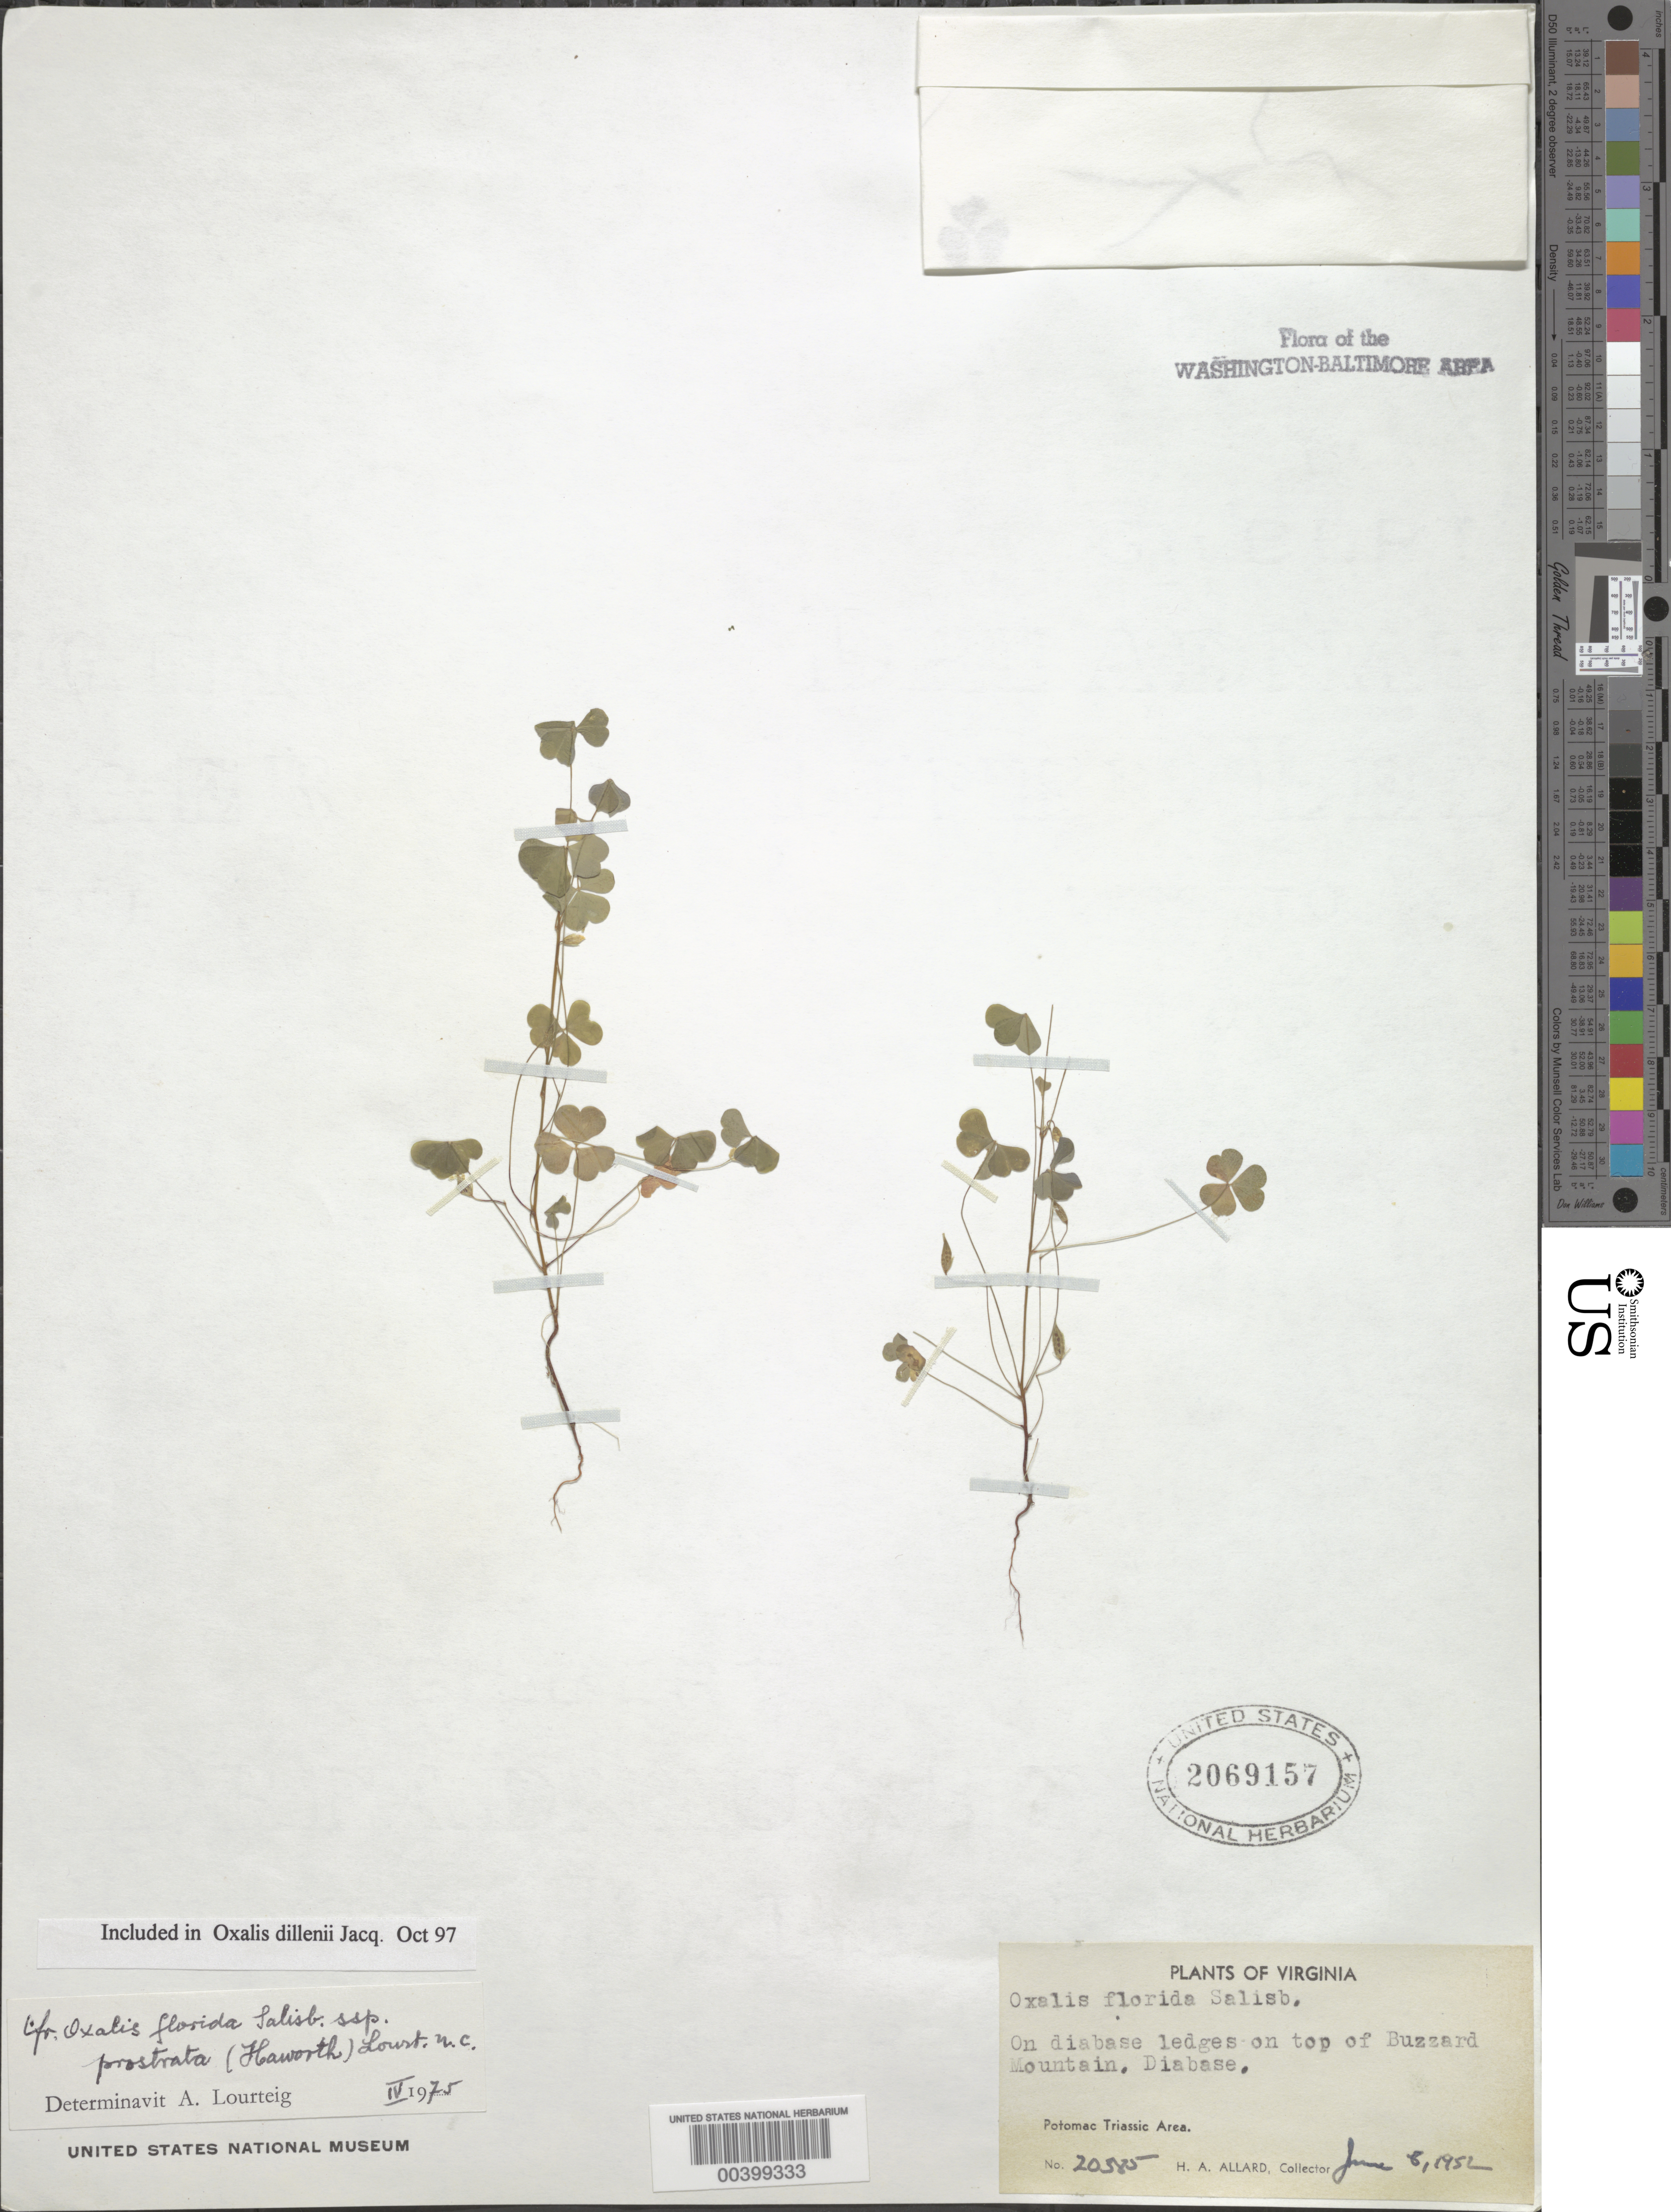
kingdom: Plantae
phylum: Tracheophyta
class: Magnoliopsida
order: Oxalidales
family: Oxalidaceae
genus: Oxalis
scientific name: Oxalis dillenii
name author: Jacq.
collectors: H. A. Allard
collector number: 20385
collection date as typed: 08 Jun 1952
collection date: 1952-06-08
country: United States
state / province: Virginia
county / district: Culpeper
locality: Buzzard Mountain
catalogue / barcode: US 2069157